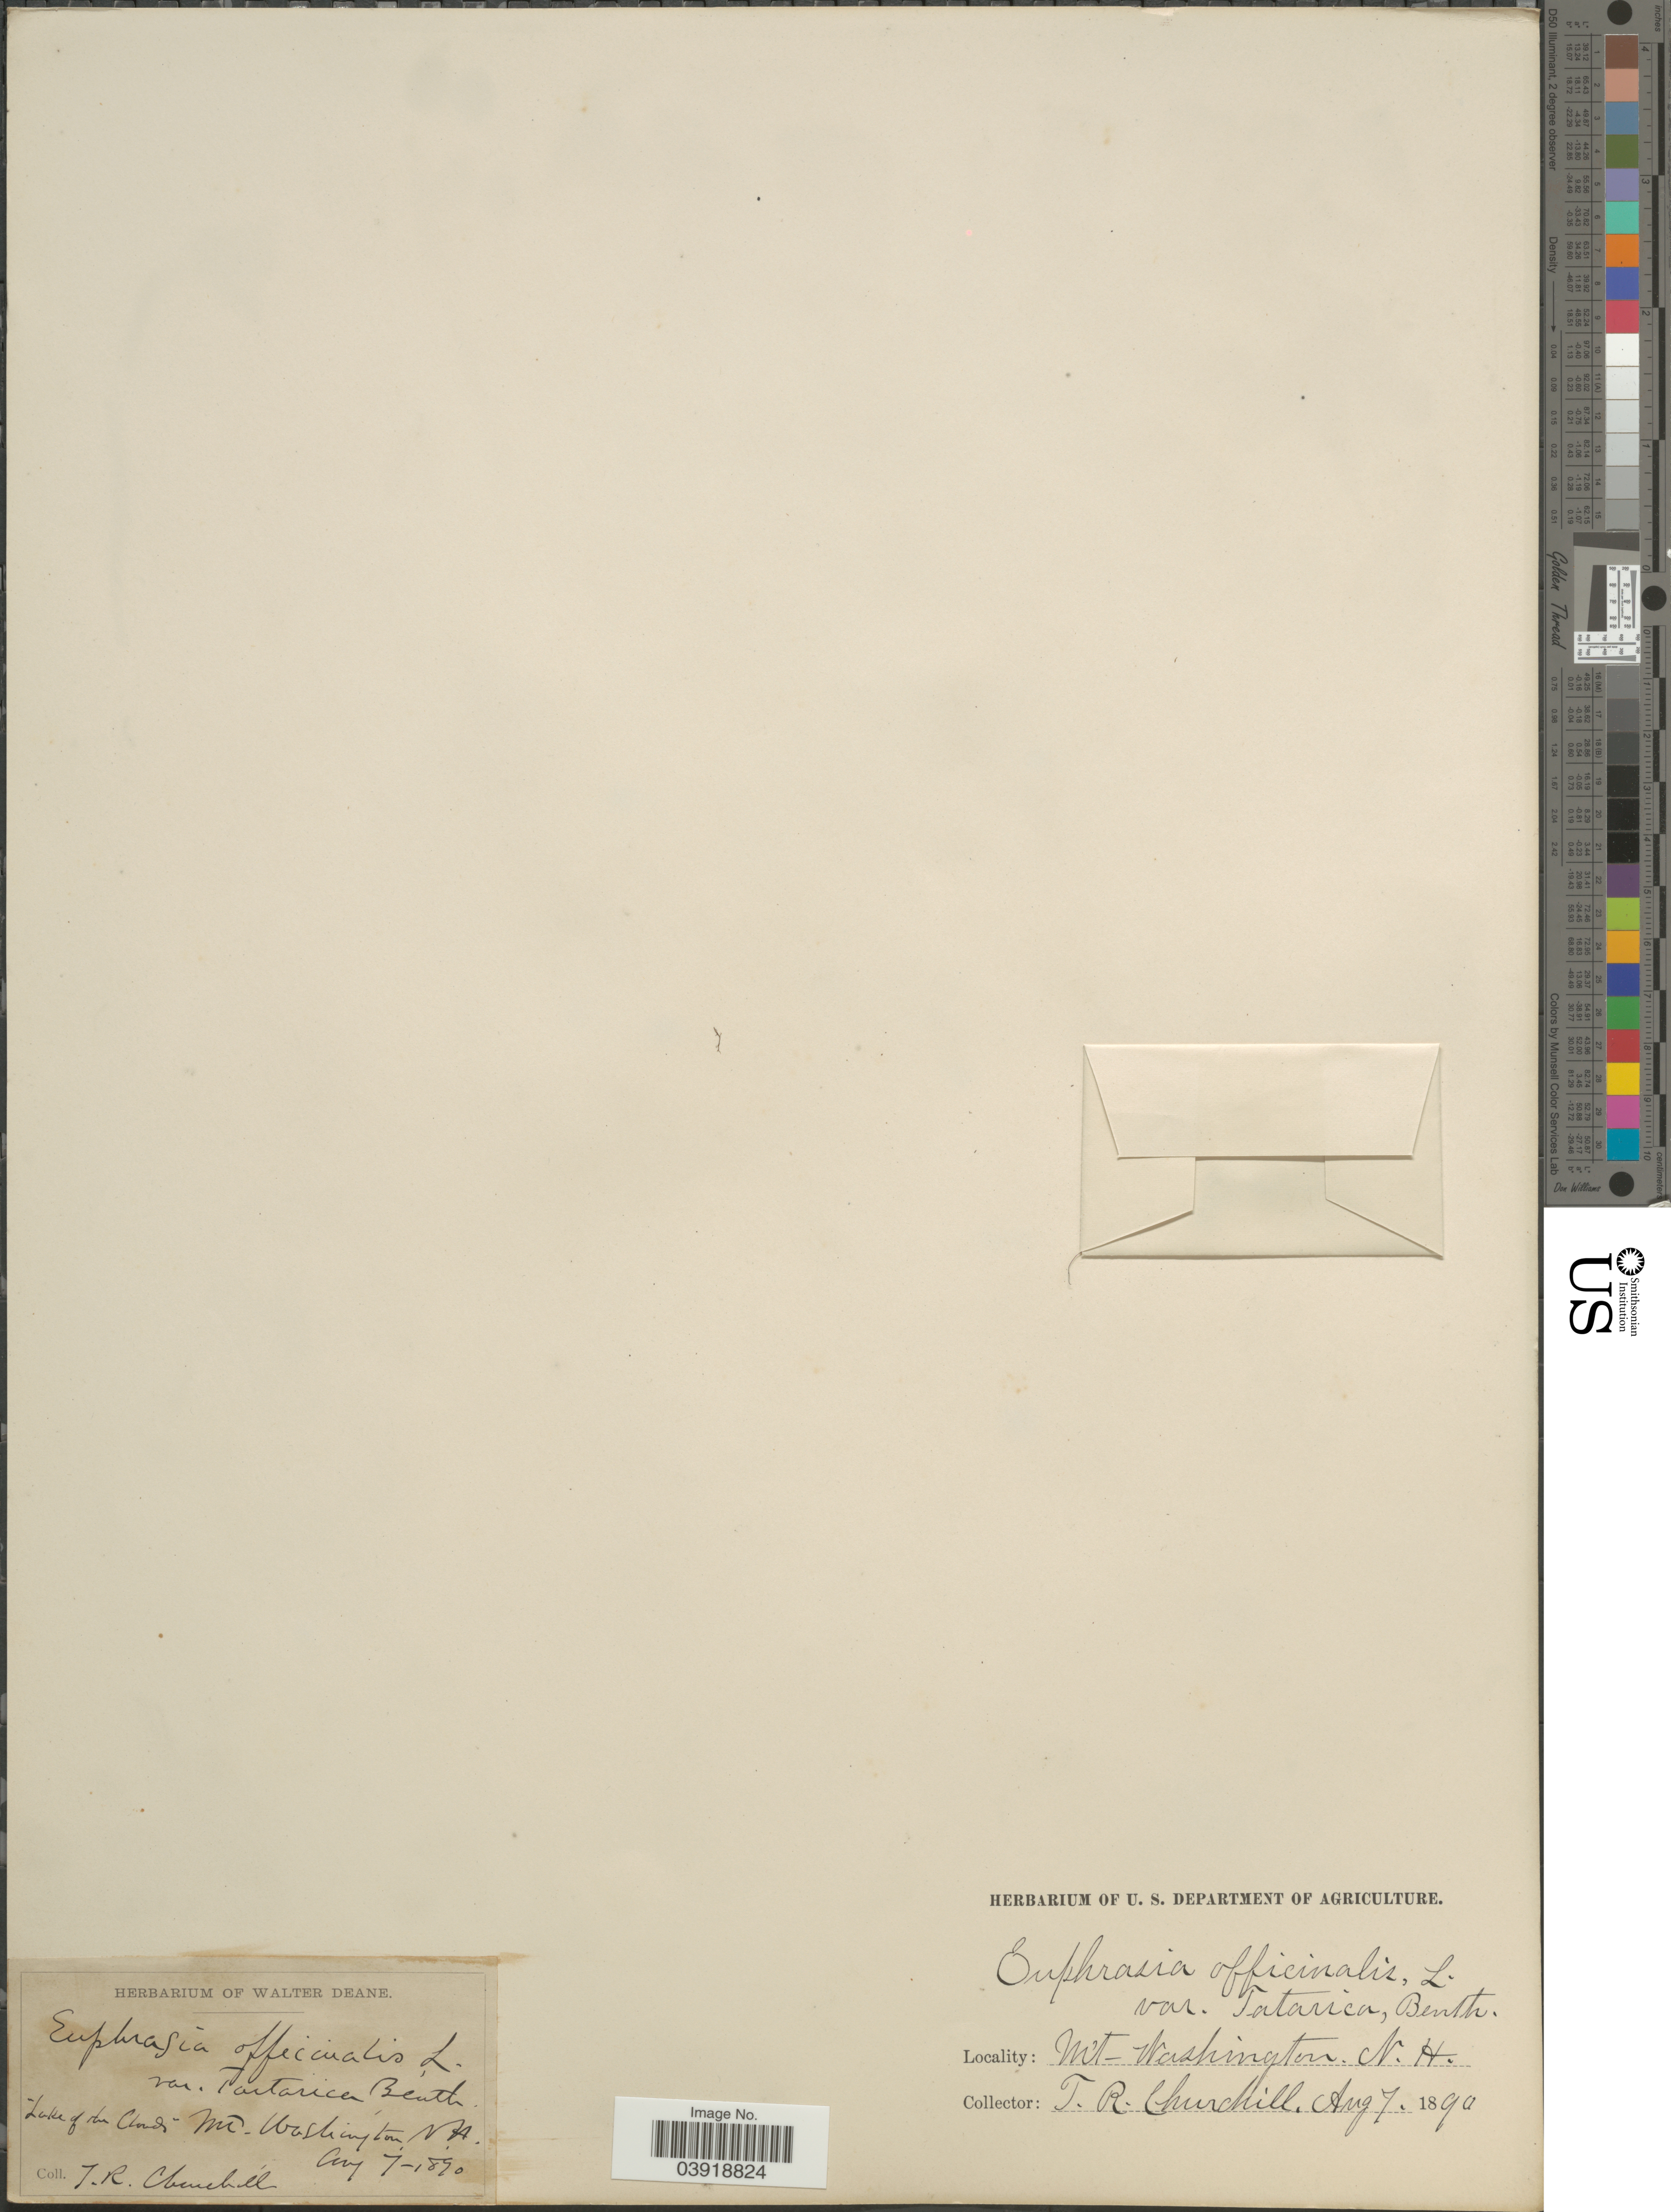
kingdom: Plantae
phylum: Tracheophyta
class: Magnoliopsida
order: Lamiales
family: Orobanchaceae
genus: Euphrasia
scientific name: Euphrasia officinalis var. tatarica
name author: Benth.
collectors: T. Churchill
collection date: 1890-08-07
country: United States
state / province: New Hampshire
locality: Lake of the Clouds. Mt. Washington.